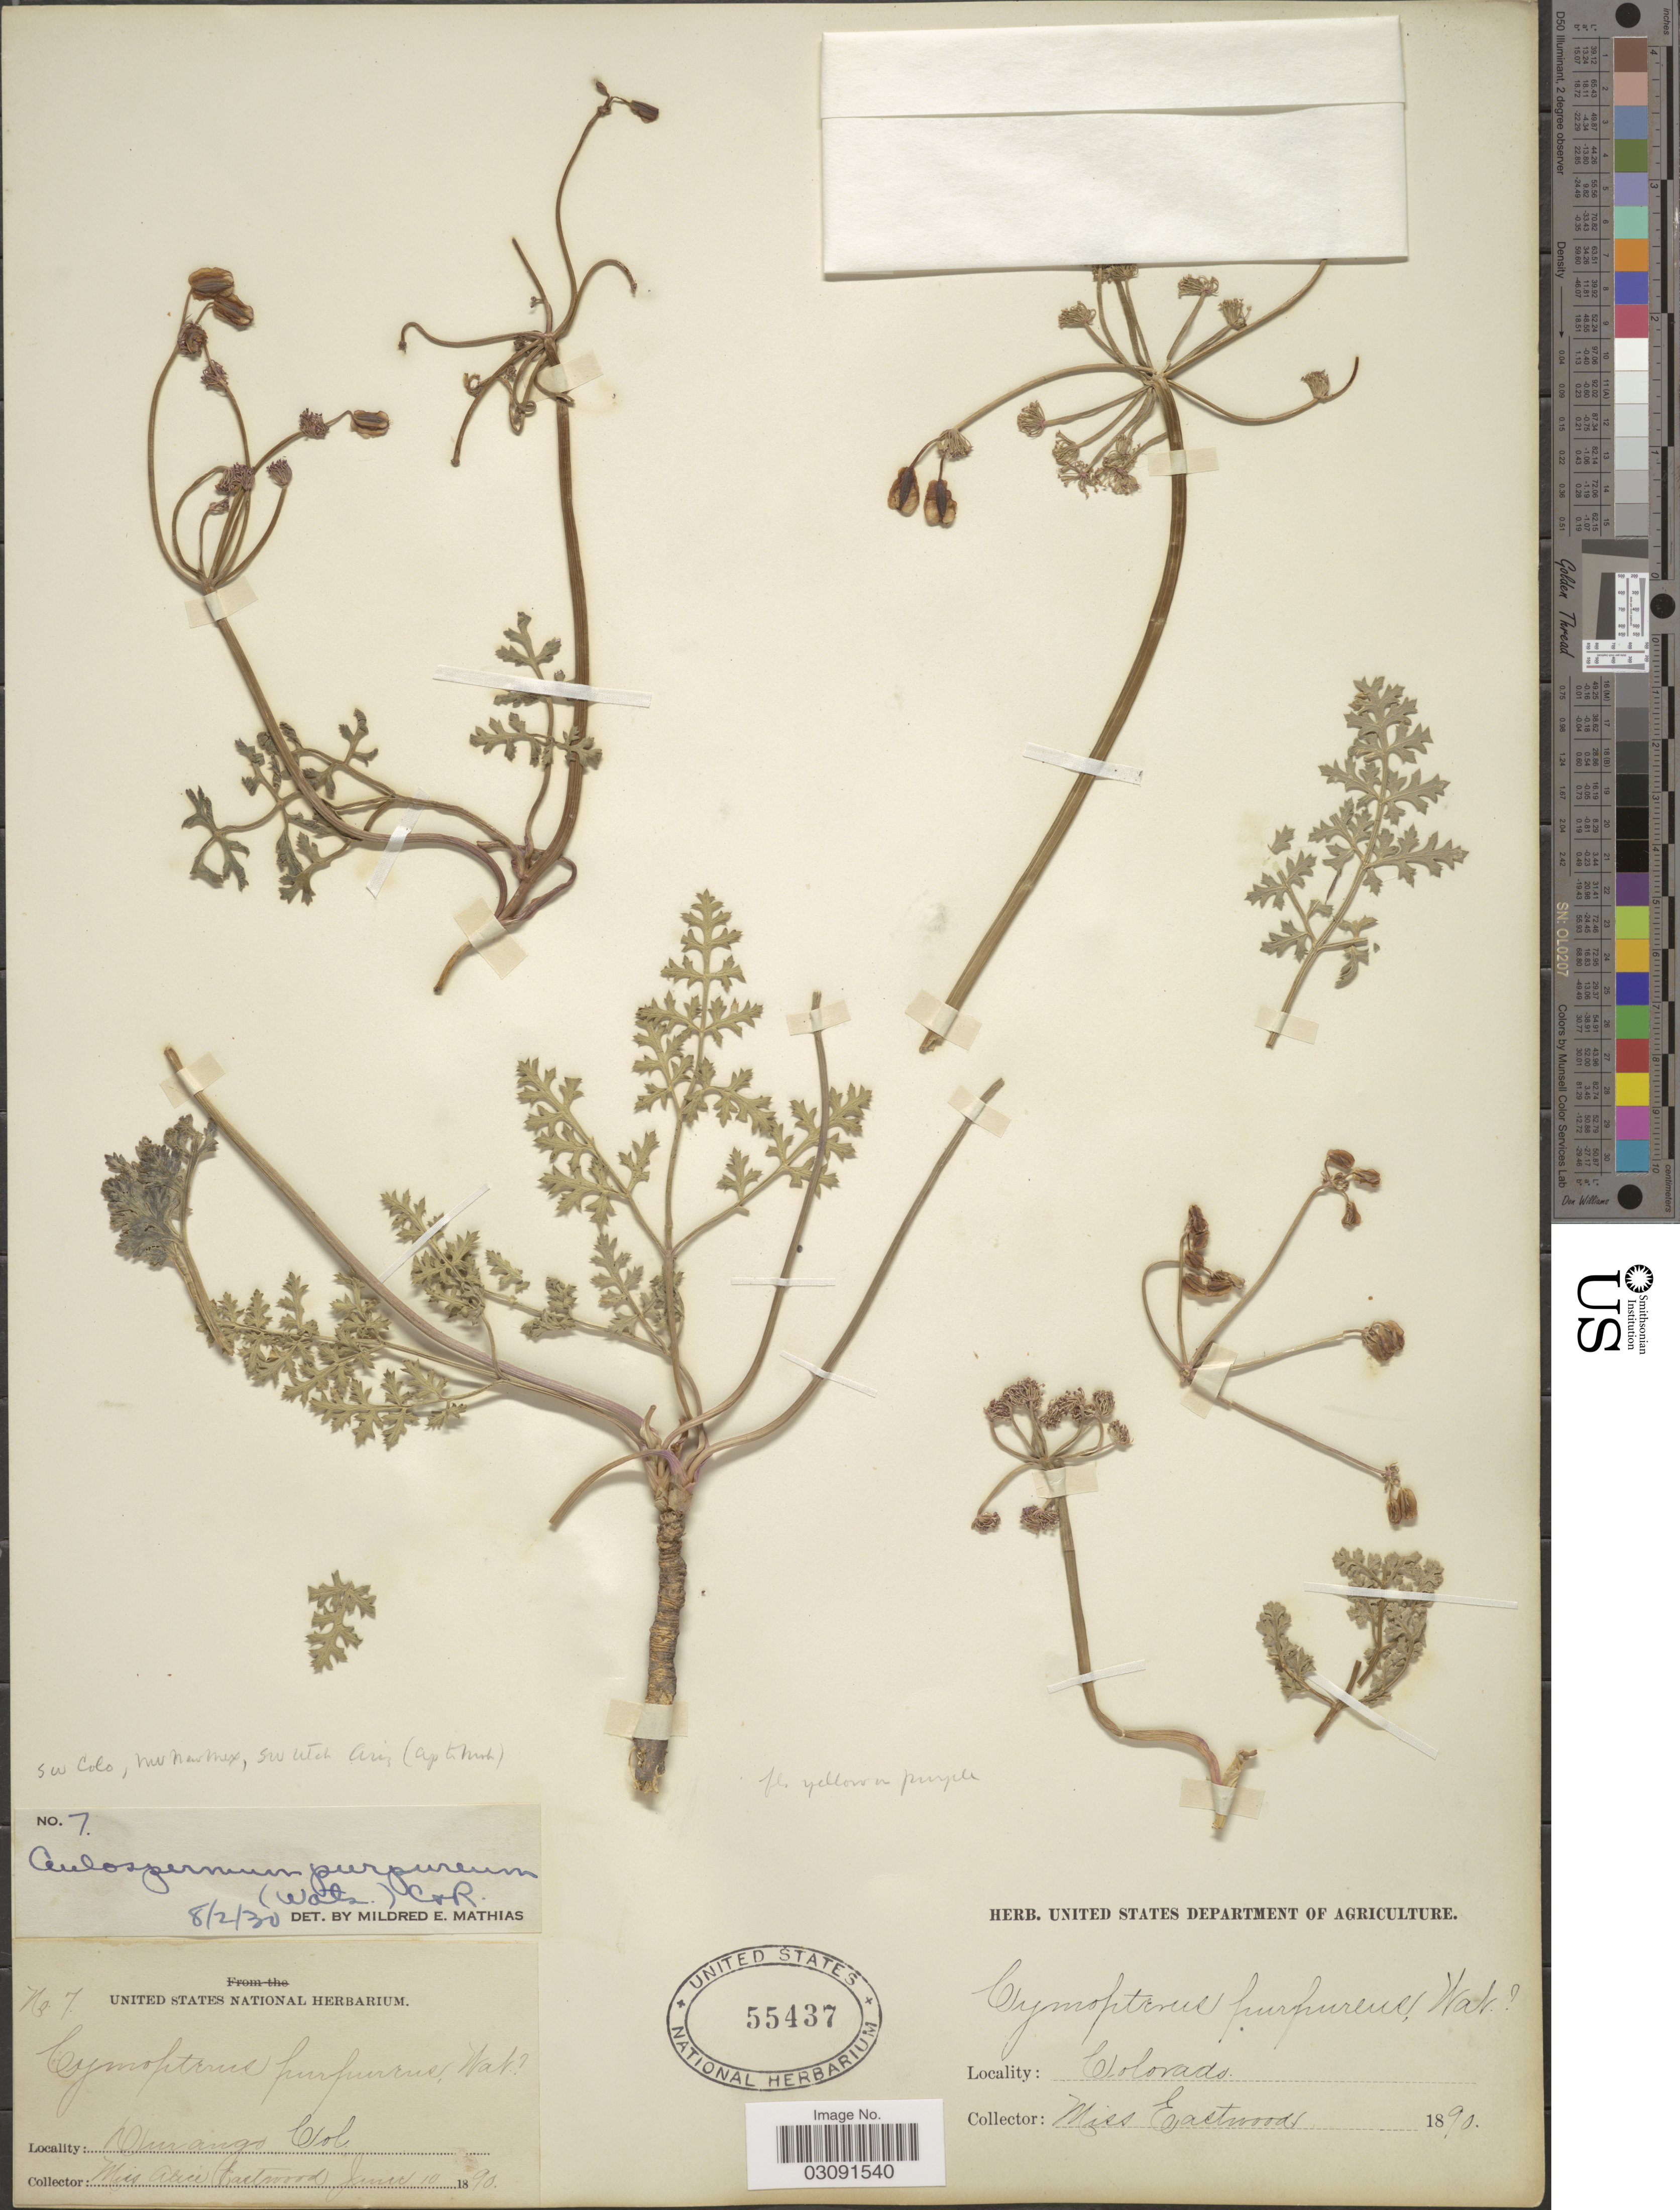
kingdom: Plantae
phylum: Tracheophyta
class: Magnoliopsida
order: Apiales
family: Apiaceae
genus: Cymopterus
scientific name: Cymopterus purpureus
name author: S. Watson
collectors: A. Eastwood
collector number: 7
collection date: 1890-06-10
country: United States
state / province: Colorado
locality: Durango.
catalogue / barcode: US 55437